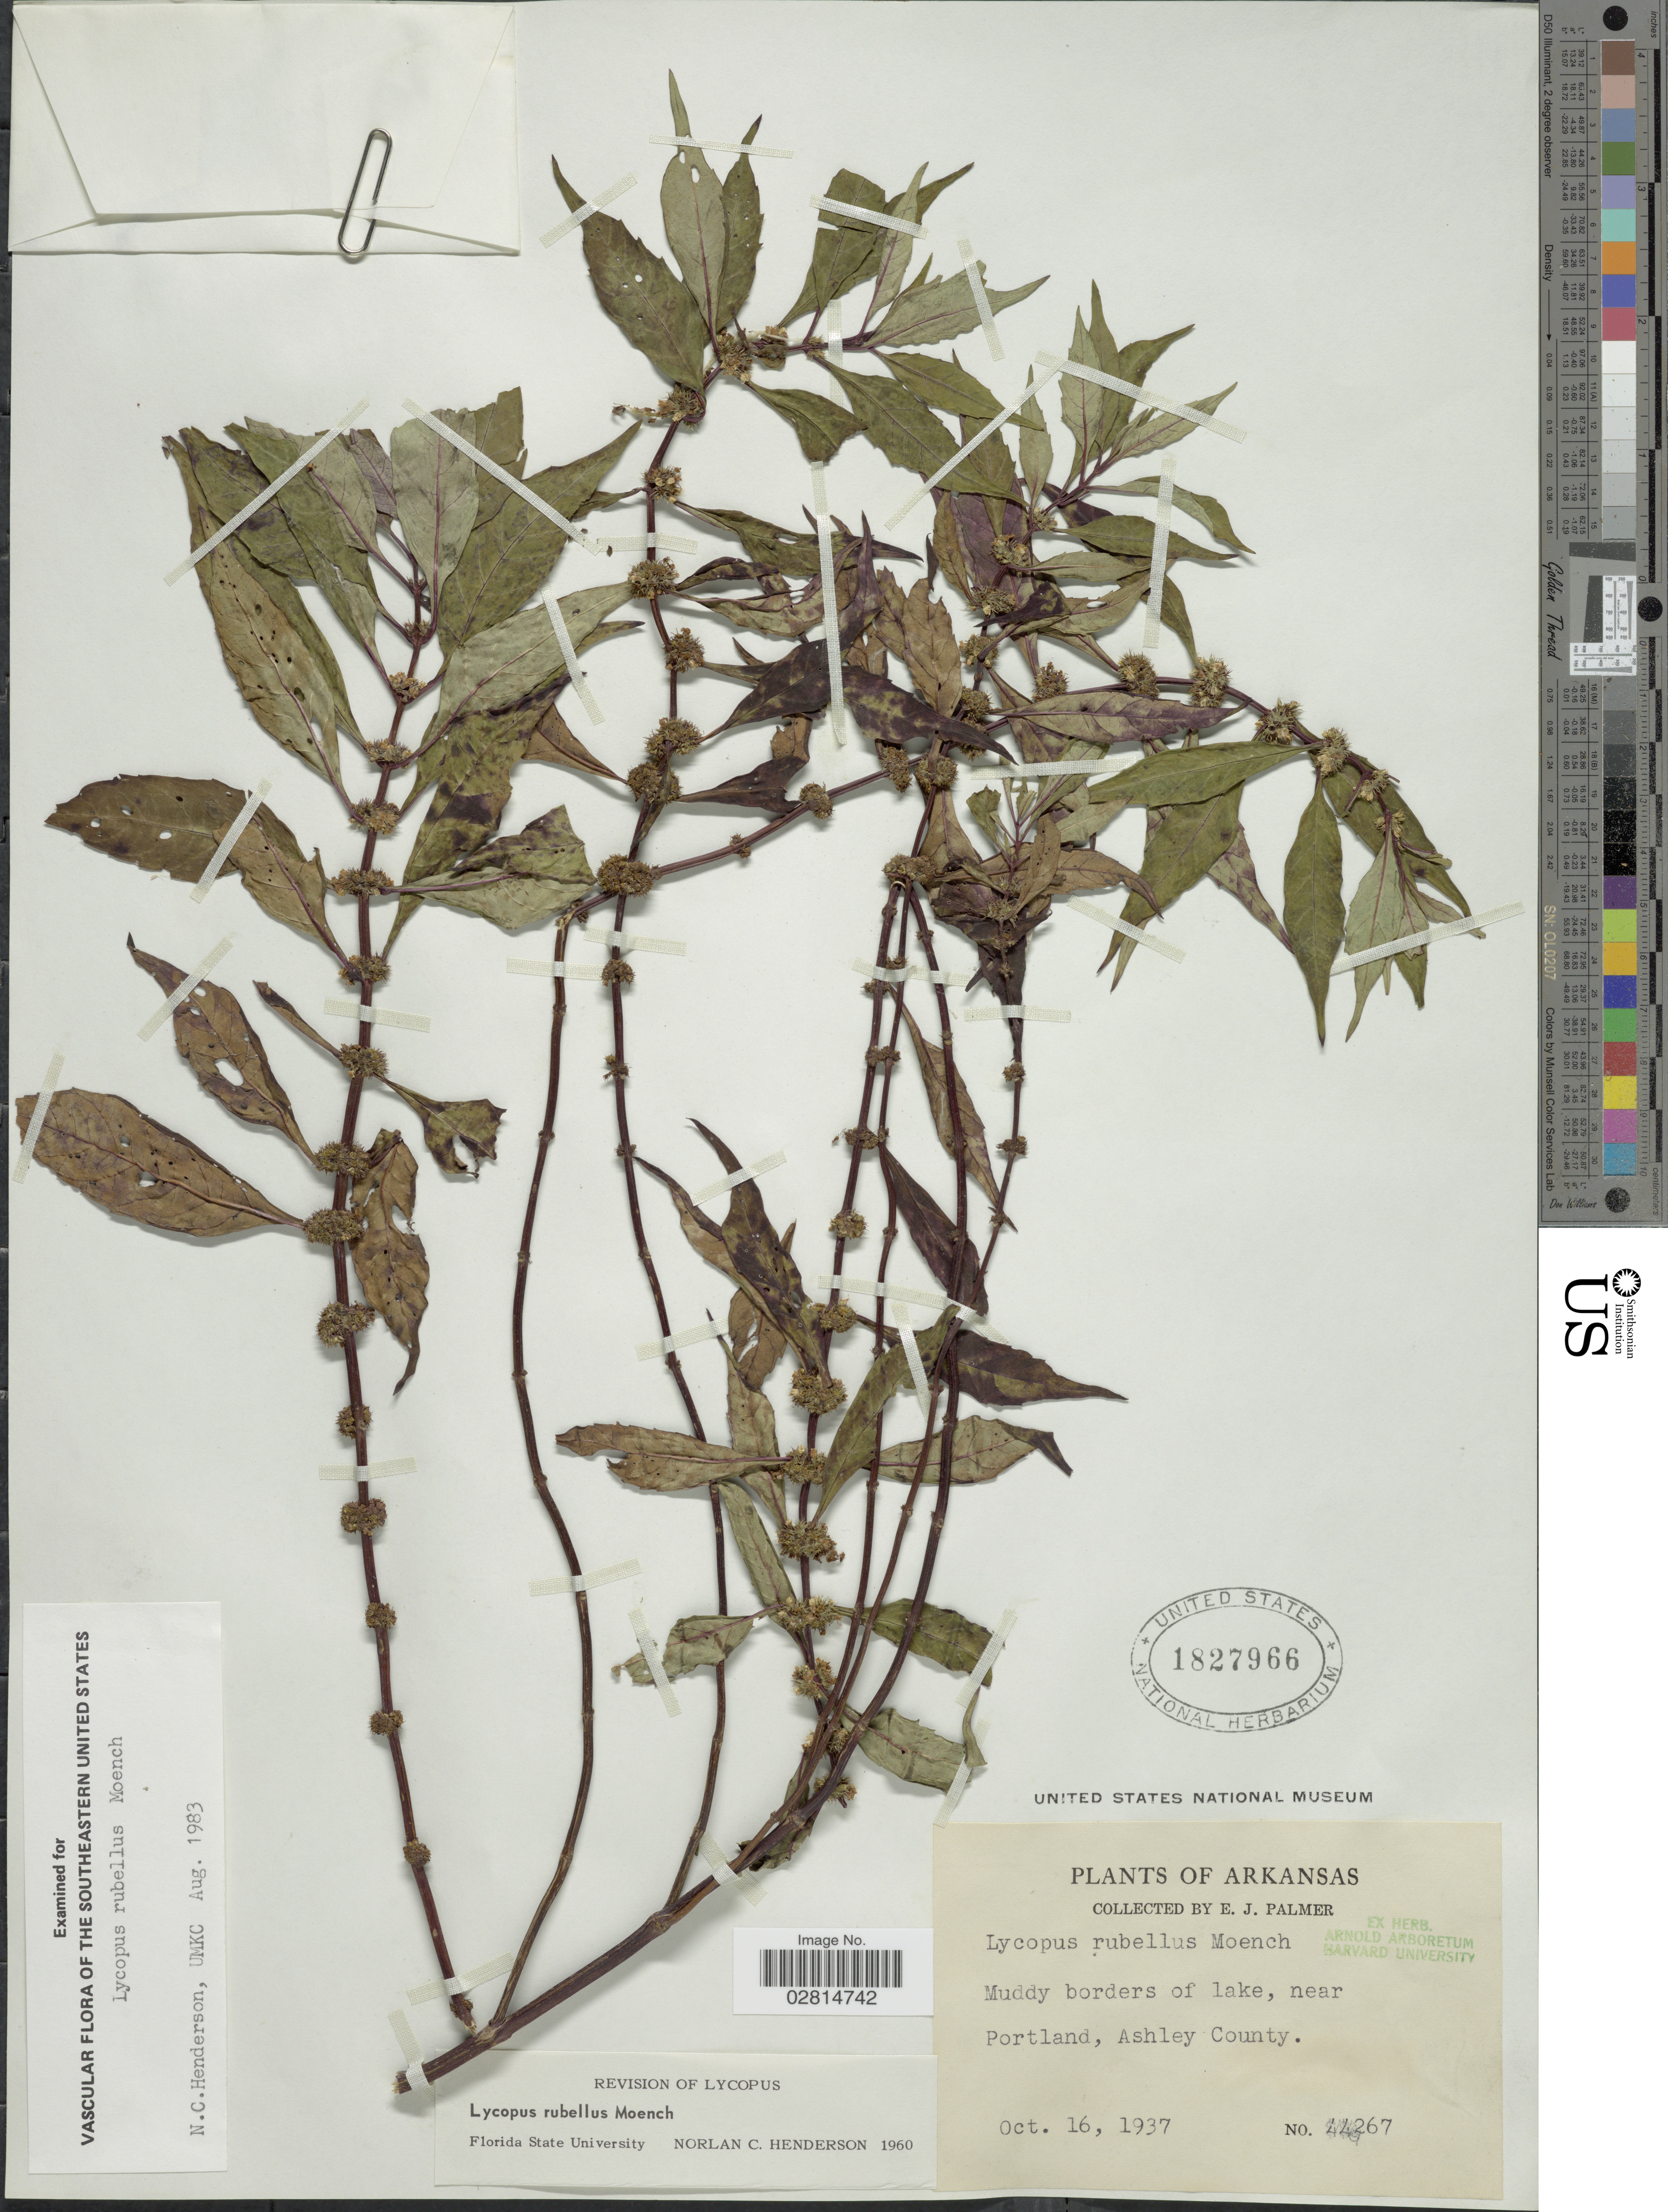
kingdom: Plantae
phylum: Tracheophyta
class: Magnoliopsida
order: Lamiales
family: Lamiaceae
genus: Lycopus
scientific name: Lycopus rubellus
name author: Moench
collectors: E. J. Palmer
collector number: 44267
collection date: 1937-10-16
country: United States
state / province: Arkansas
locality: Muddy borders of lake, near Portland, Ashley County.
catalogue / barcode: US 1827966